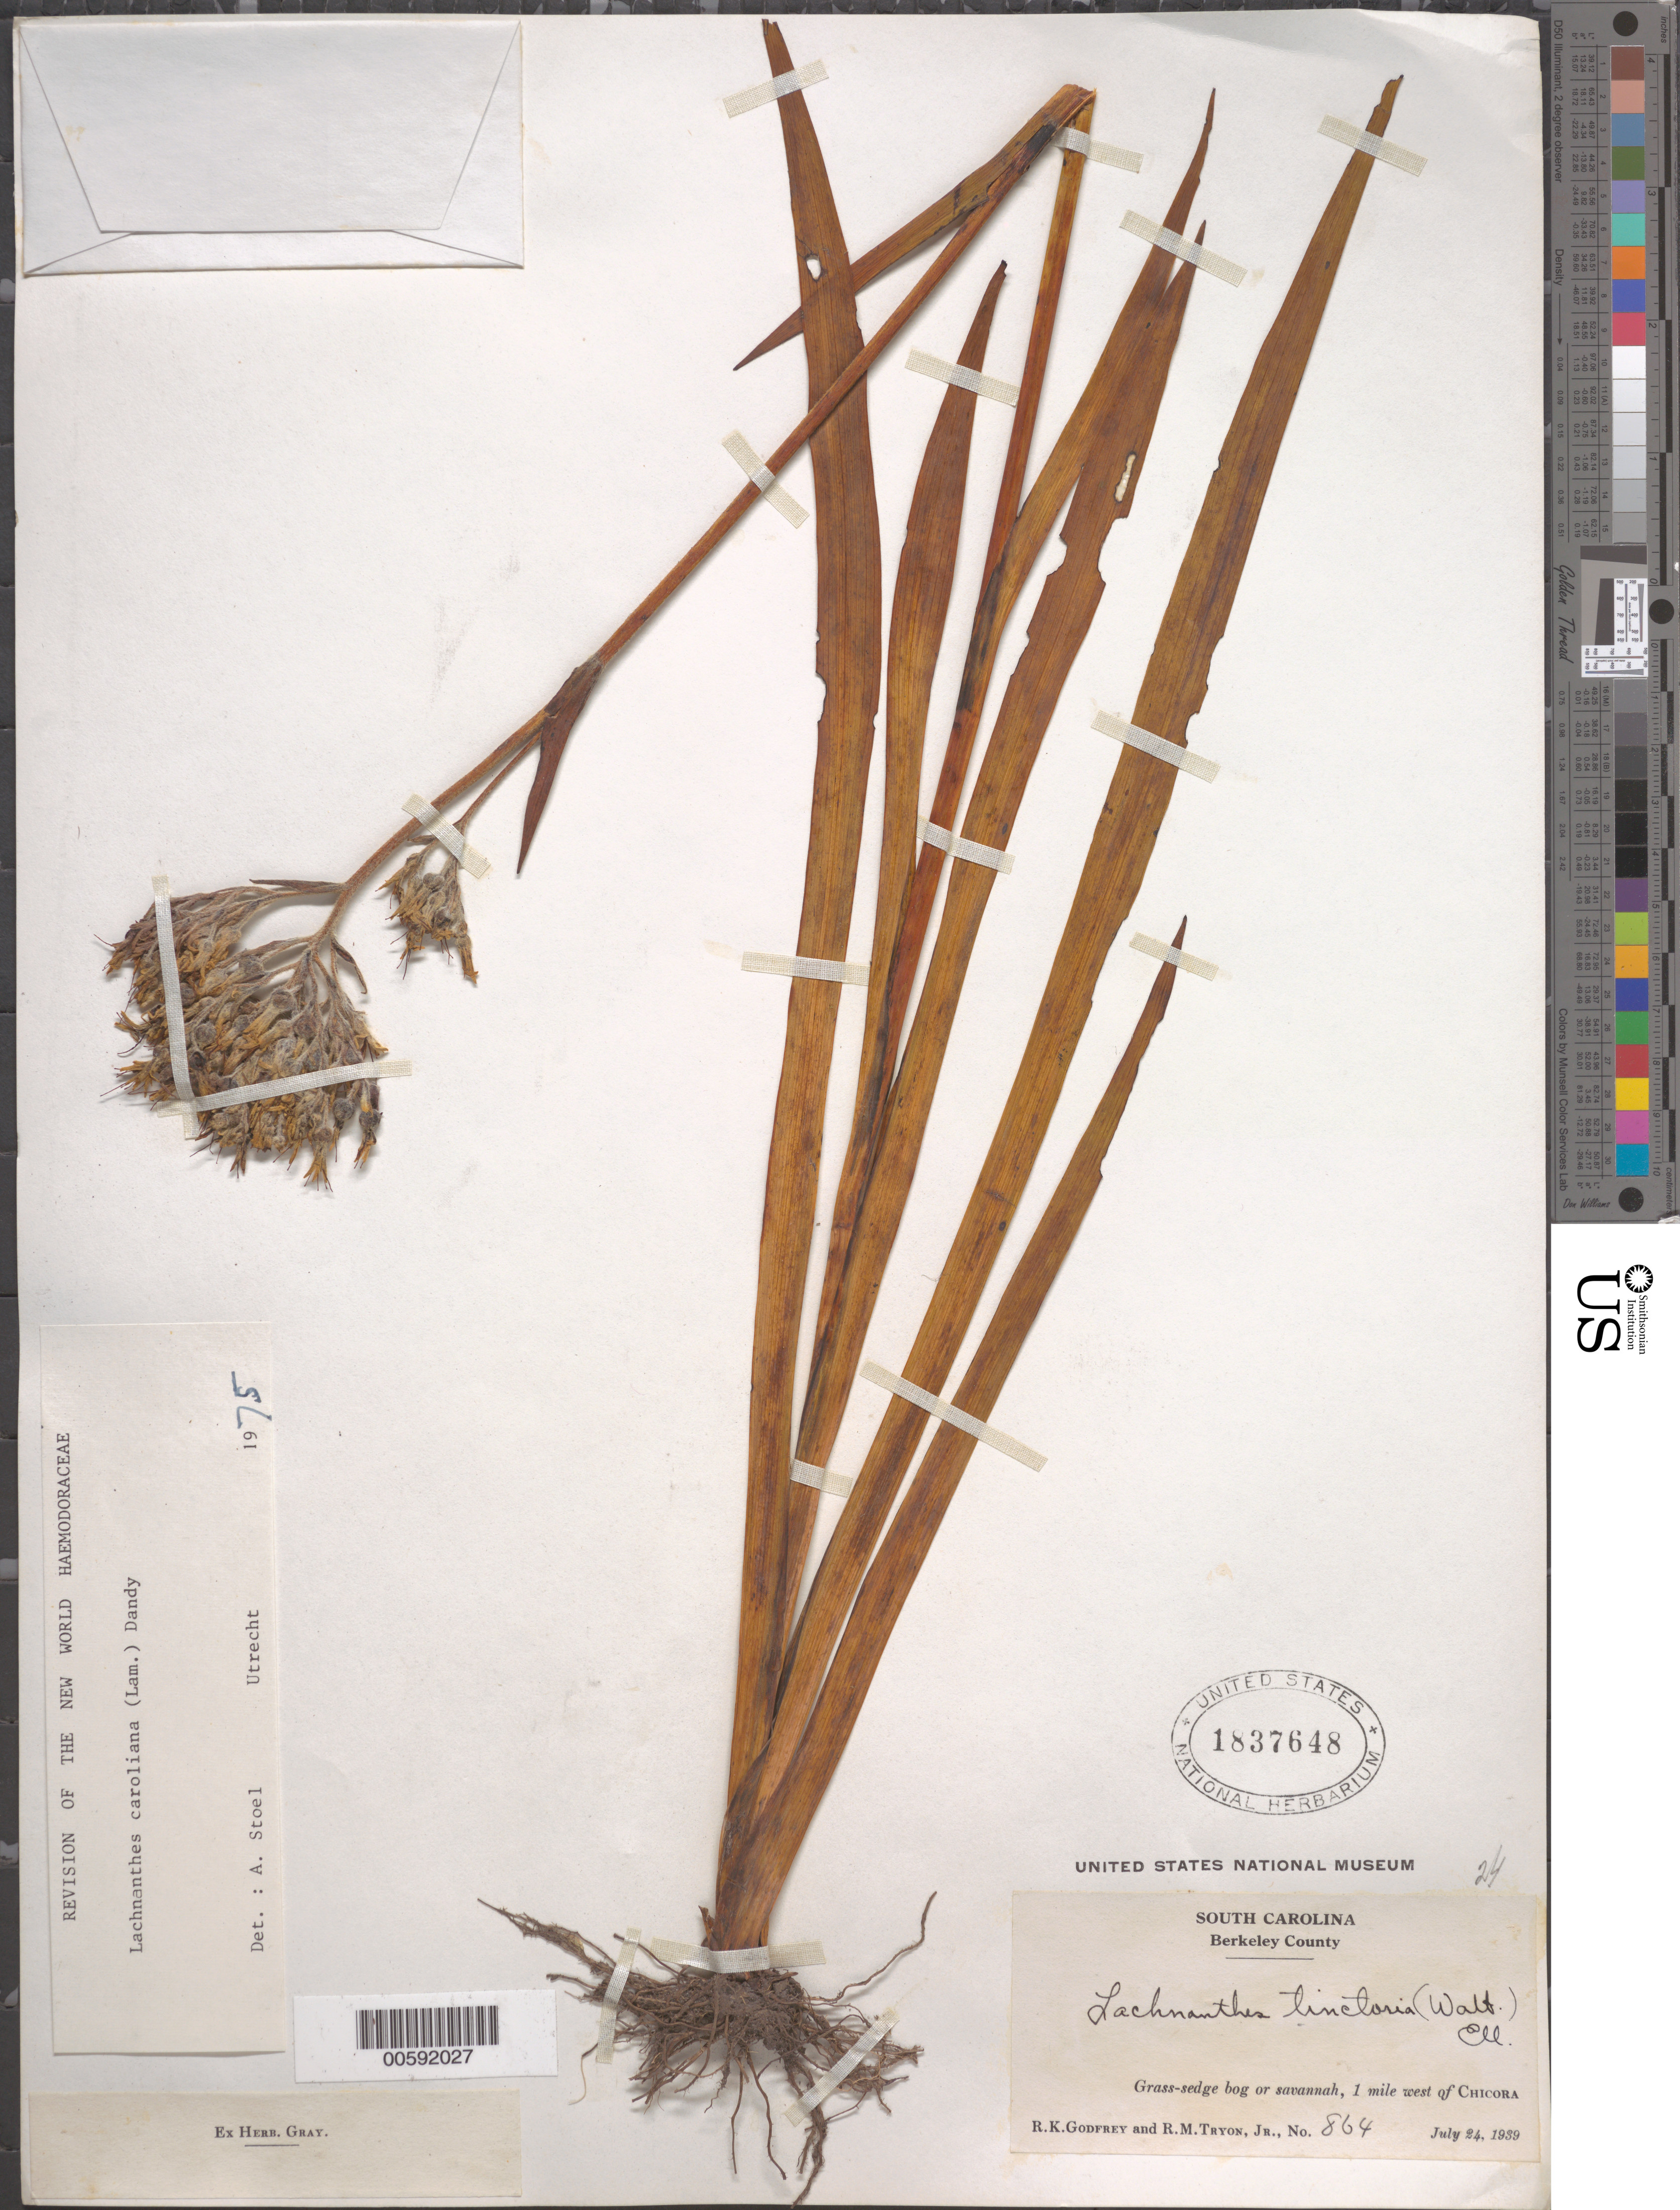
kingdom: Plantae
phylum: Tracheophyta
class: Liliopsida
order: Commelinales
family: Haemodoraceae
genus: Lachnanthes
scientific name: Lachnanthes caroliniana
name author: (Lam.) Dandy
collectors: R. K. Godfrey & R. M. Tryon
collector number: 864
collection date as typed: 24 Jul 1939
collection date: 1939-07-24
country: United States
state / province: South Carolina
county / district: Berkeley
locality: W of Chicora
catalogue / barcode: US 1837648